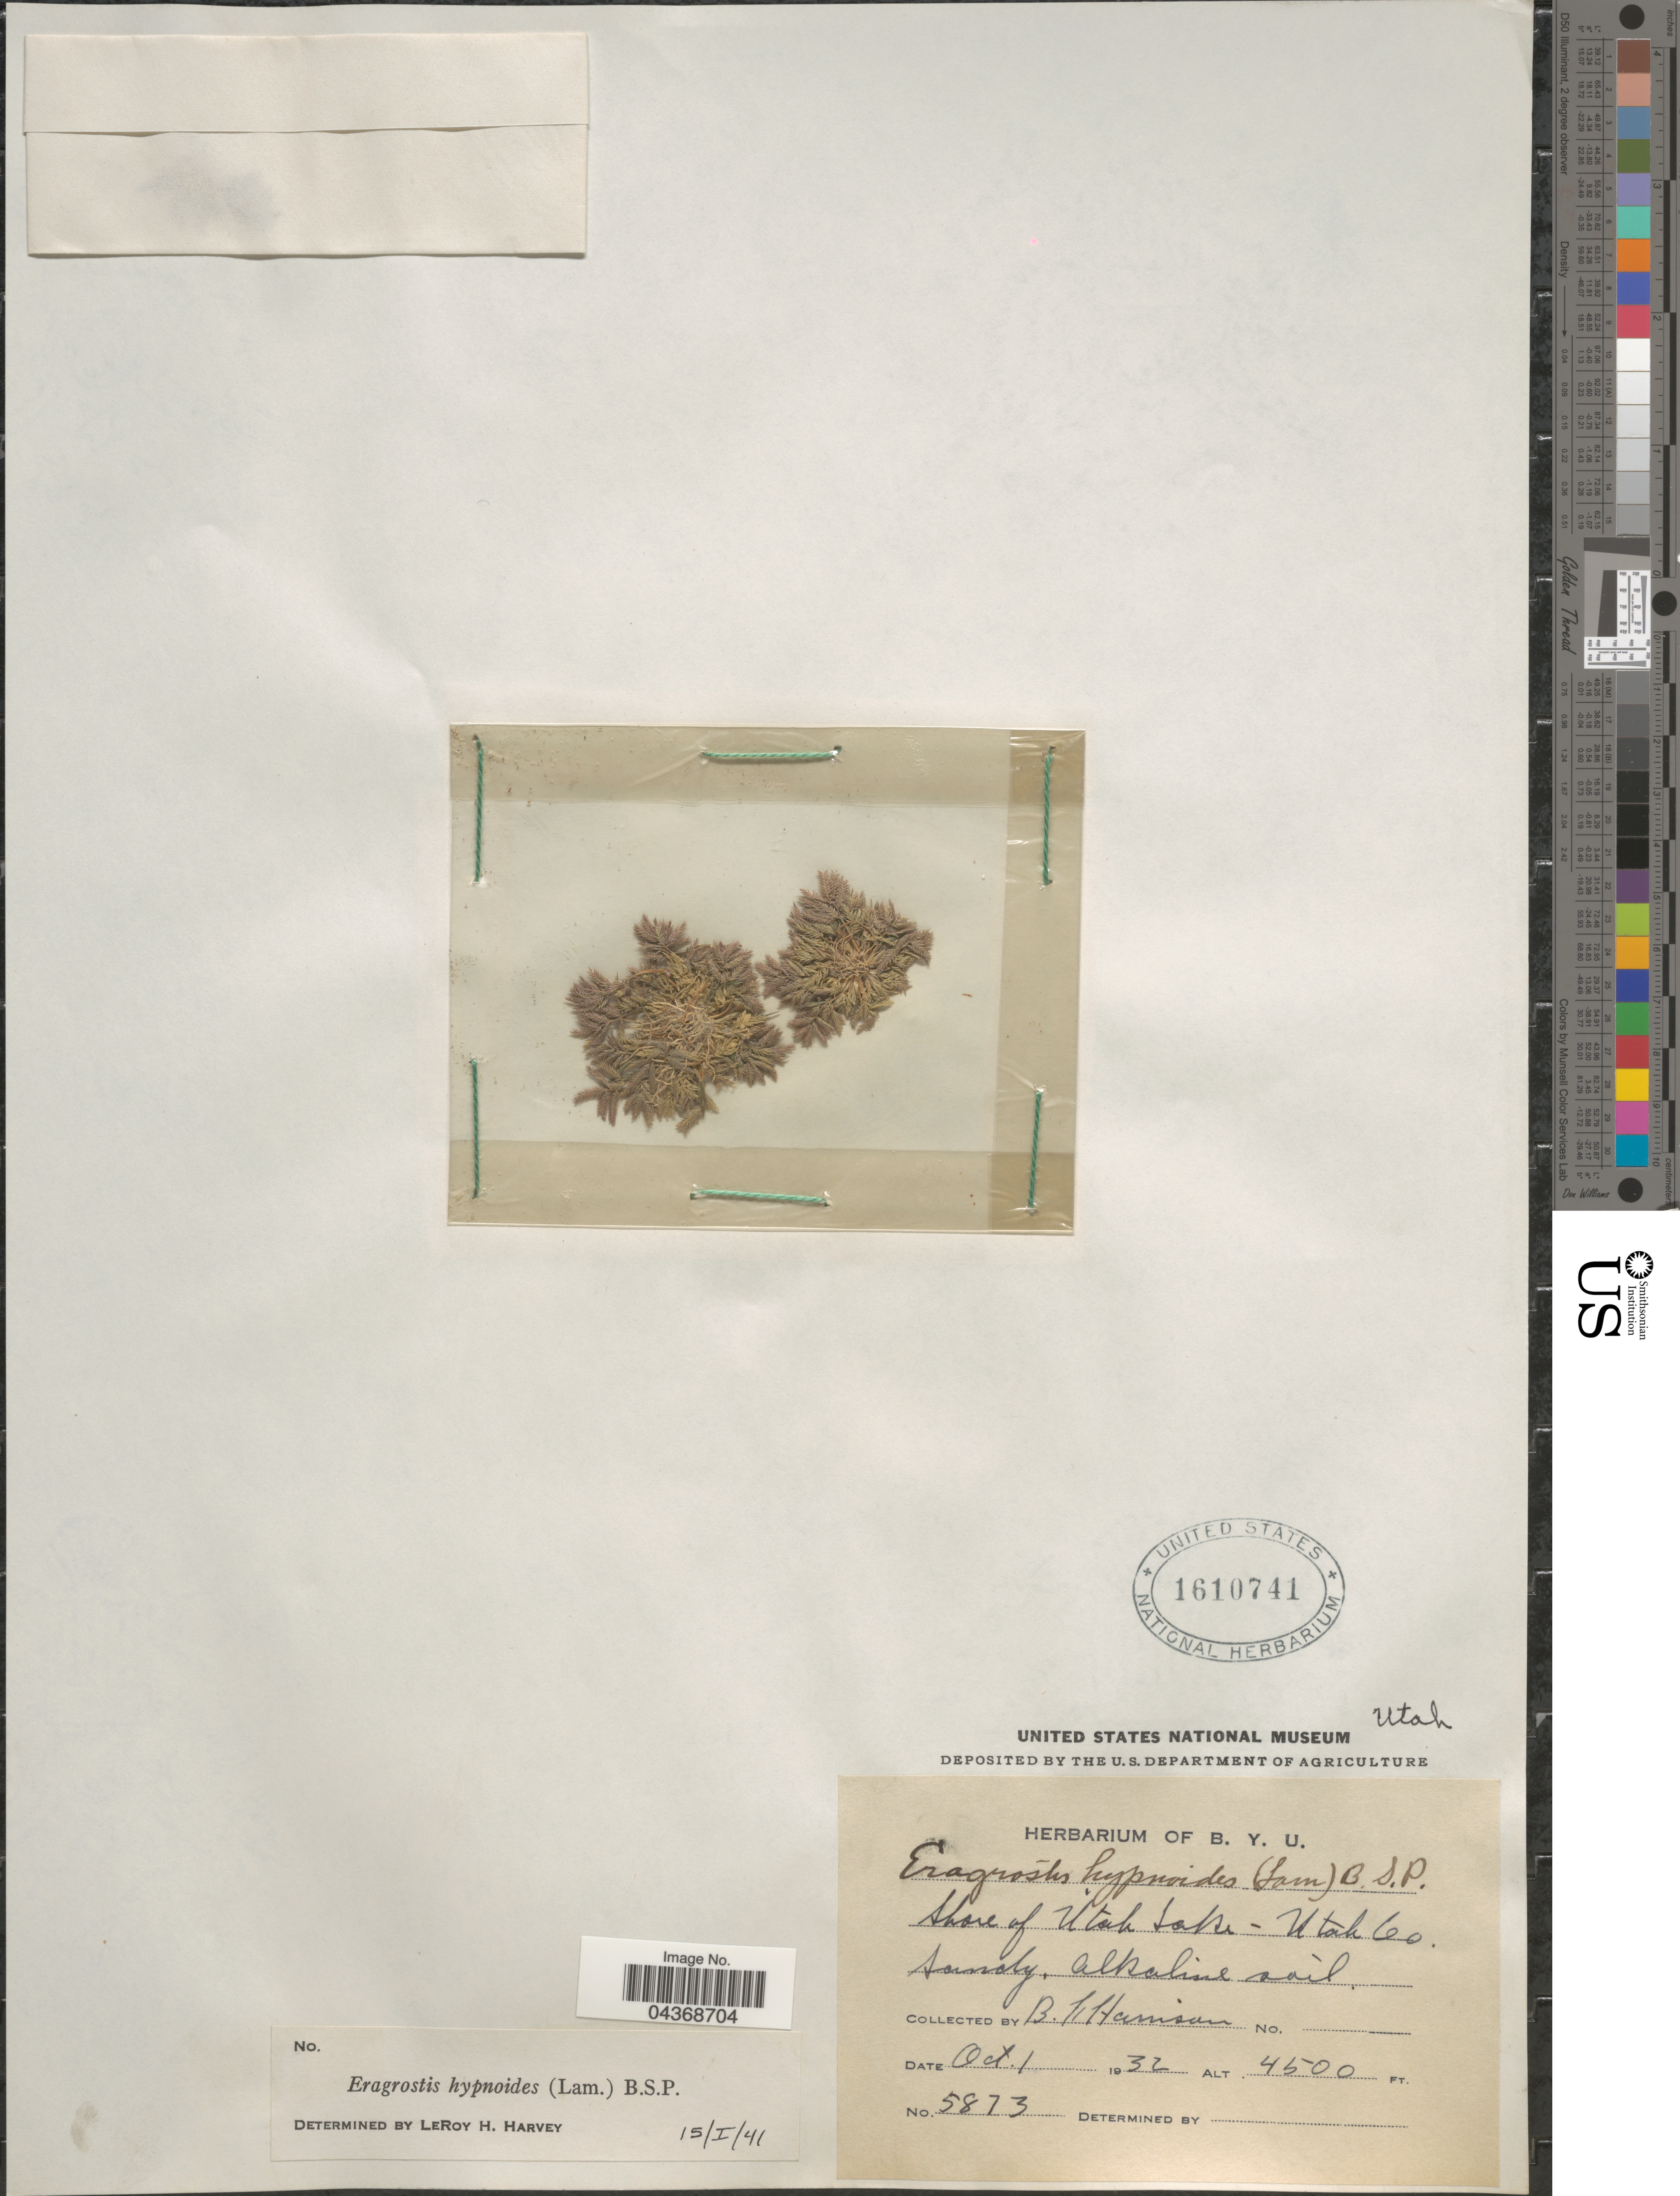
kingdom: Plantae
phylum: Tracheophyta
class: Liliopsida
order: Poales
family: Poaceae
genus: Eragrostis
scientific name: Eragrostis hypnoides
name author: (Lam.) Britton, Stearns & Poggenb.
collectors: B. F. Harrison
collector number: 5873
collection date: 1932-10-01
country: United States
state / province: Utah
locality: Shore of Utah Lake - Utah 60.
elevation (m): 1372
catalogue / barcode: US 1610741